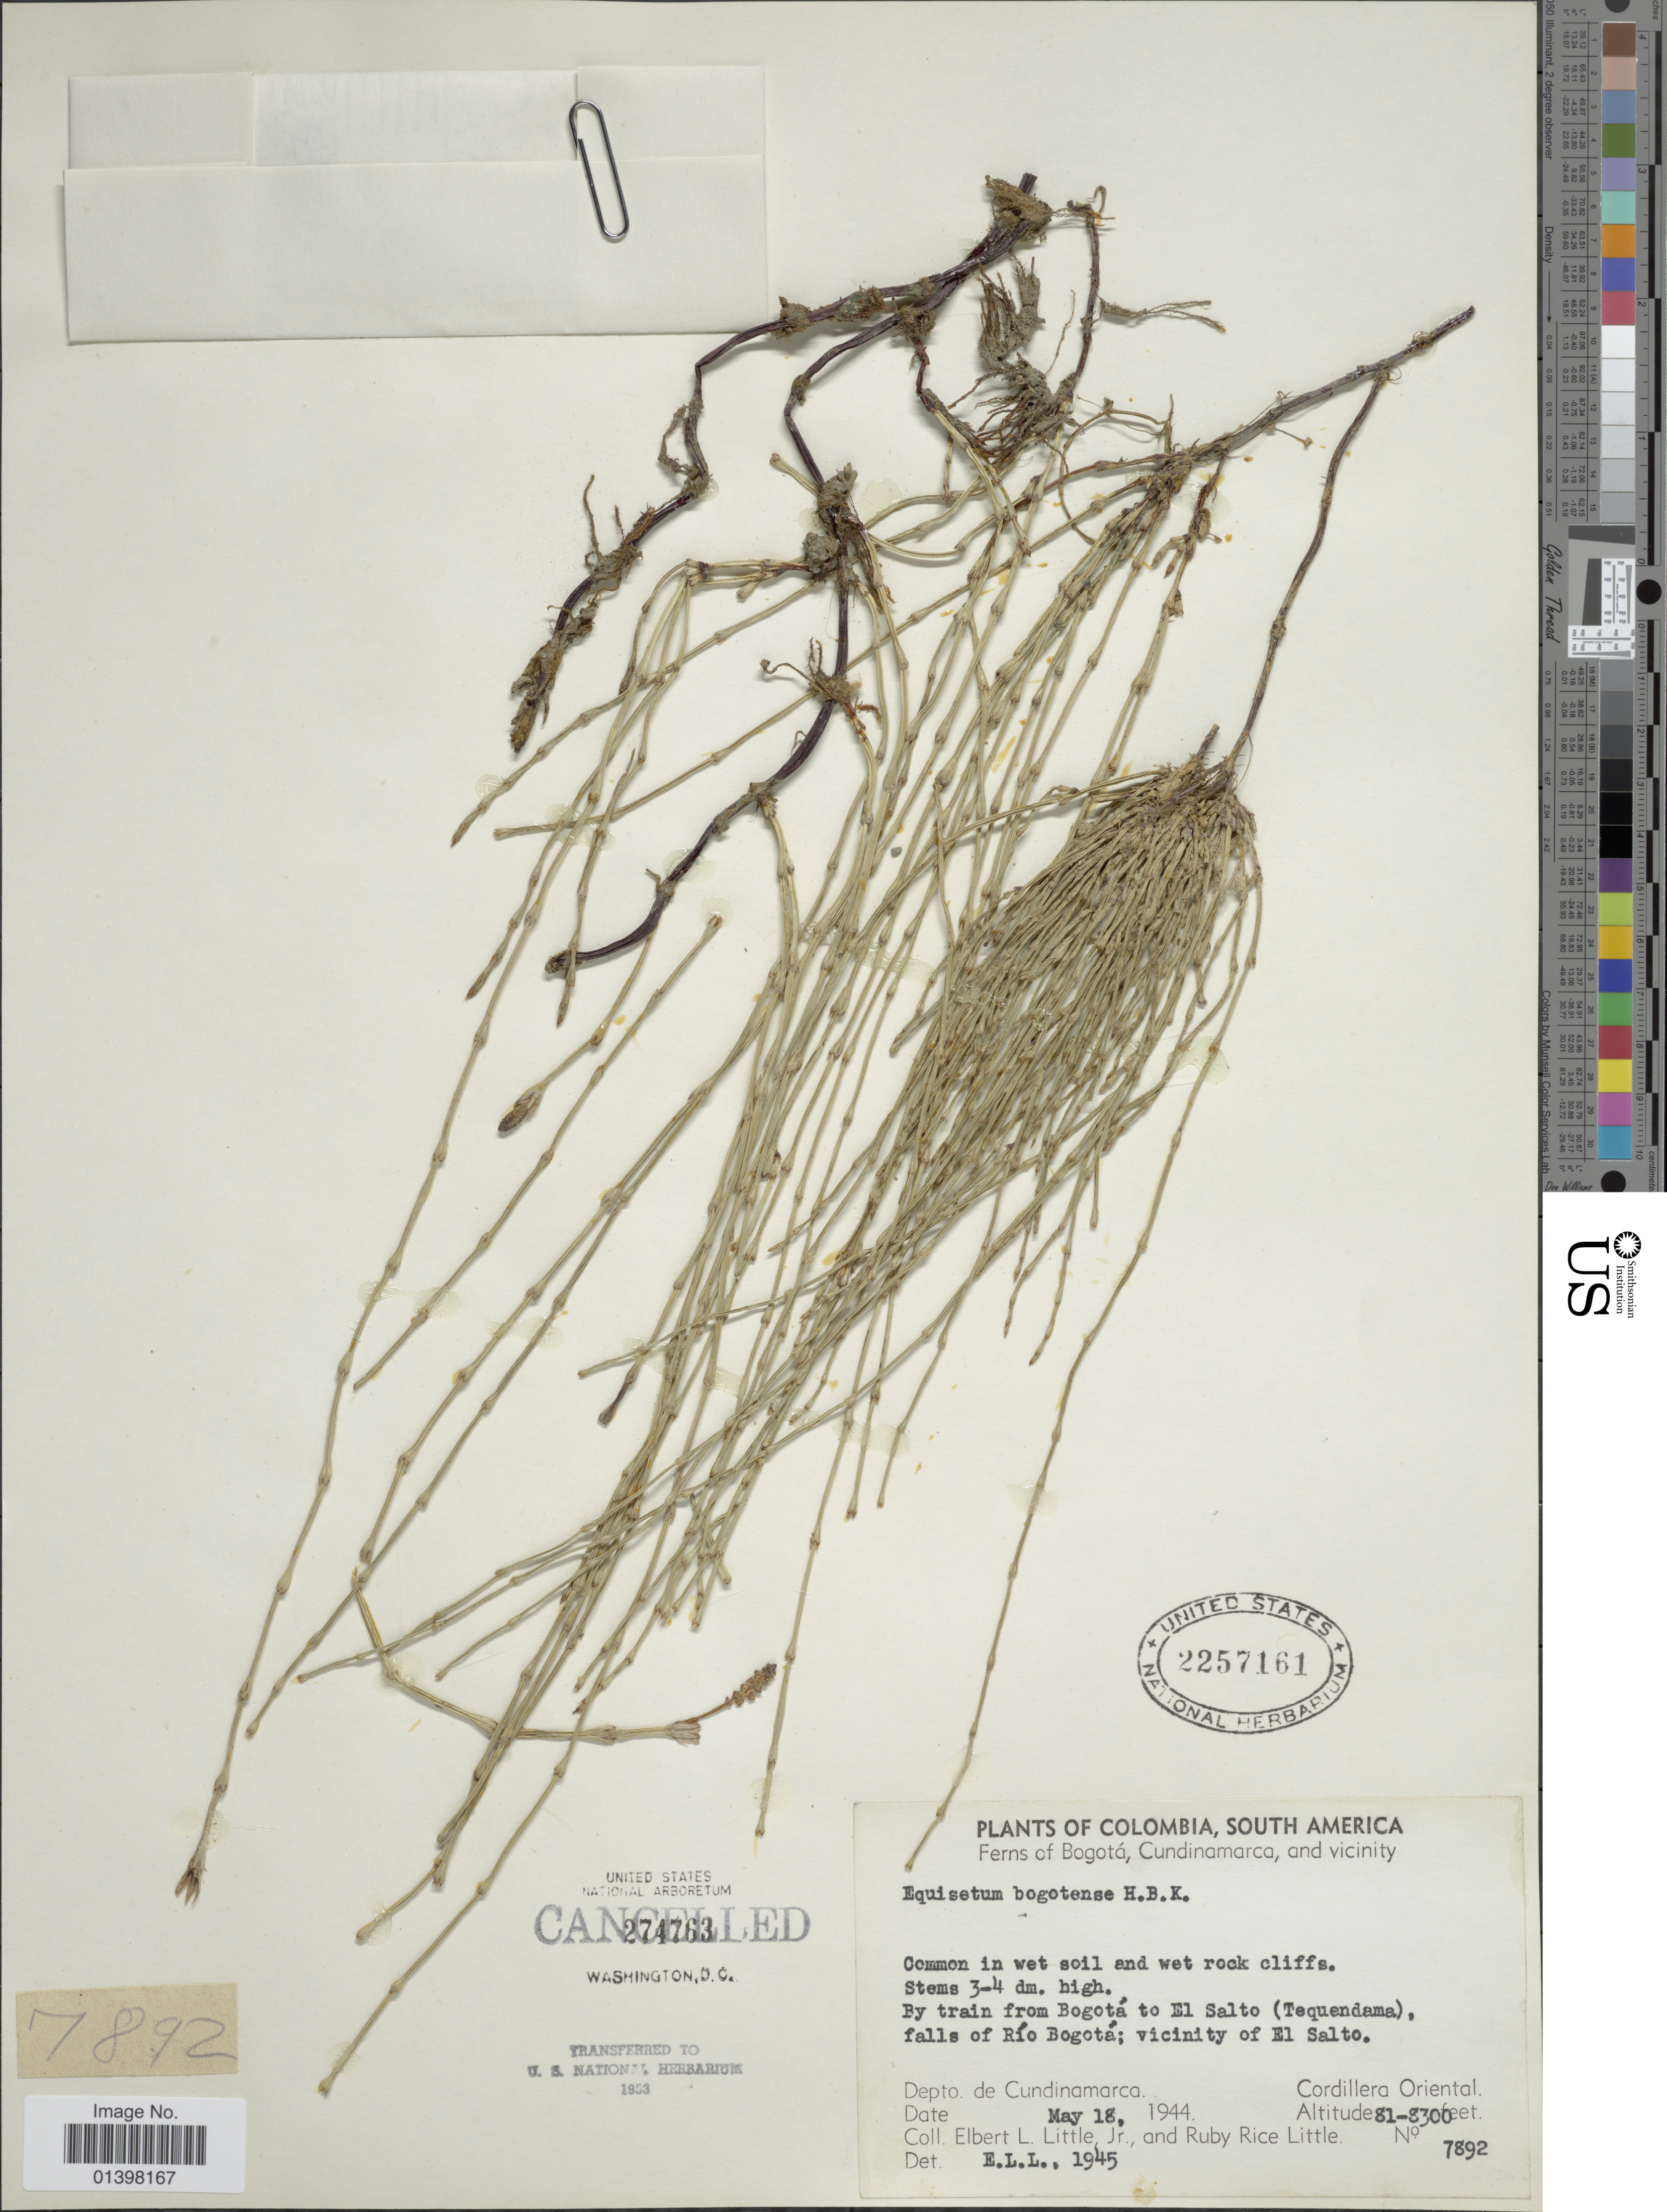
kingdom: Plantae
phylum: Tracheophyta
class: Polypodiopsida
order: Equisetales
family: Equisetaceae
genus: Equisetum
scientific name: Equisetum bogotense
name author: Kunth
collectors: E. L. Little & R. R. Little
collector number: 7892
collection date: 1944-05-18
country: Colombia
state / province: Cundinamarca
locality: Ferns of Bogotá, Cundinamarca and vicinity, By train from Bogotá to El Salto (Tequendama), Falls of Río Bogotá; vicinity of El Salto, Cordillera Oriental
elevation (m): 2469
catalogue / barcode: US 2257161